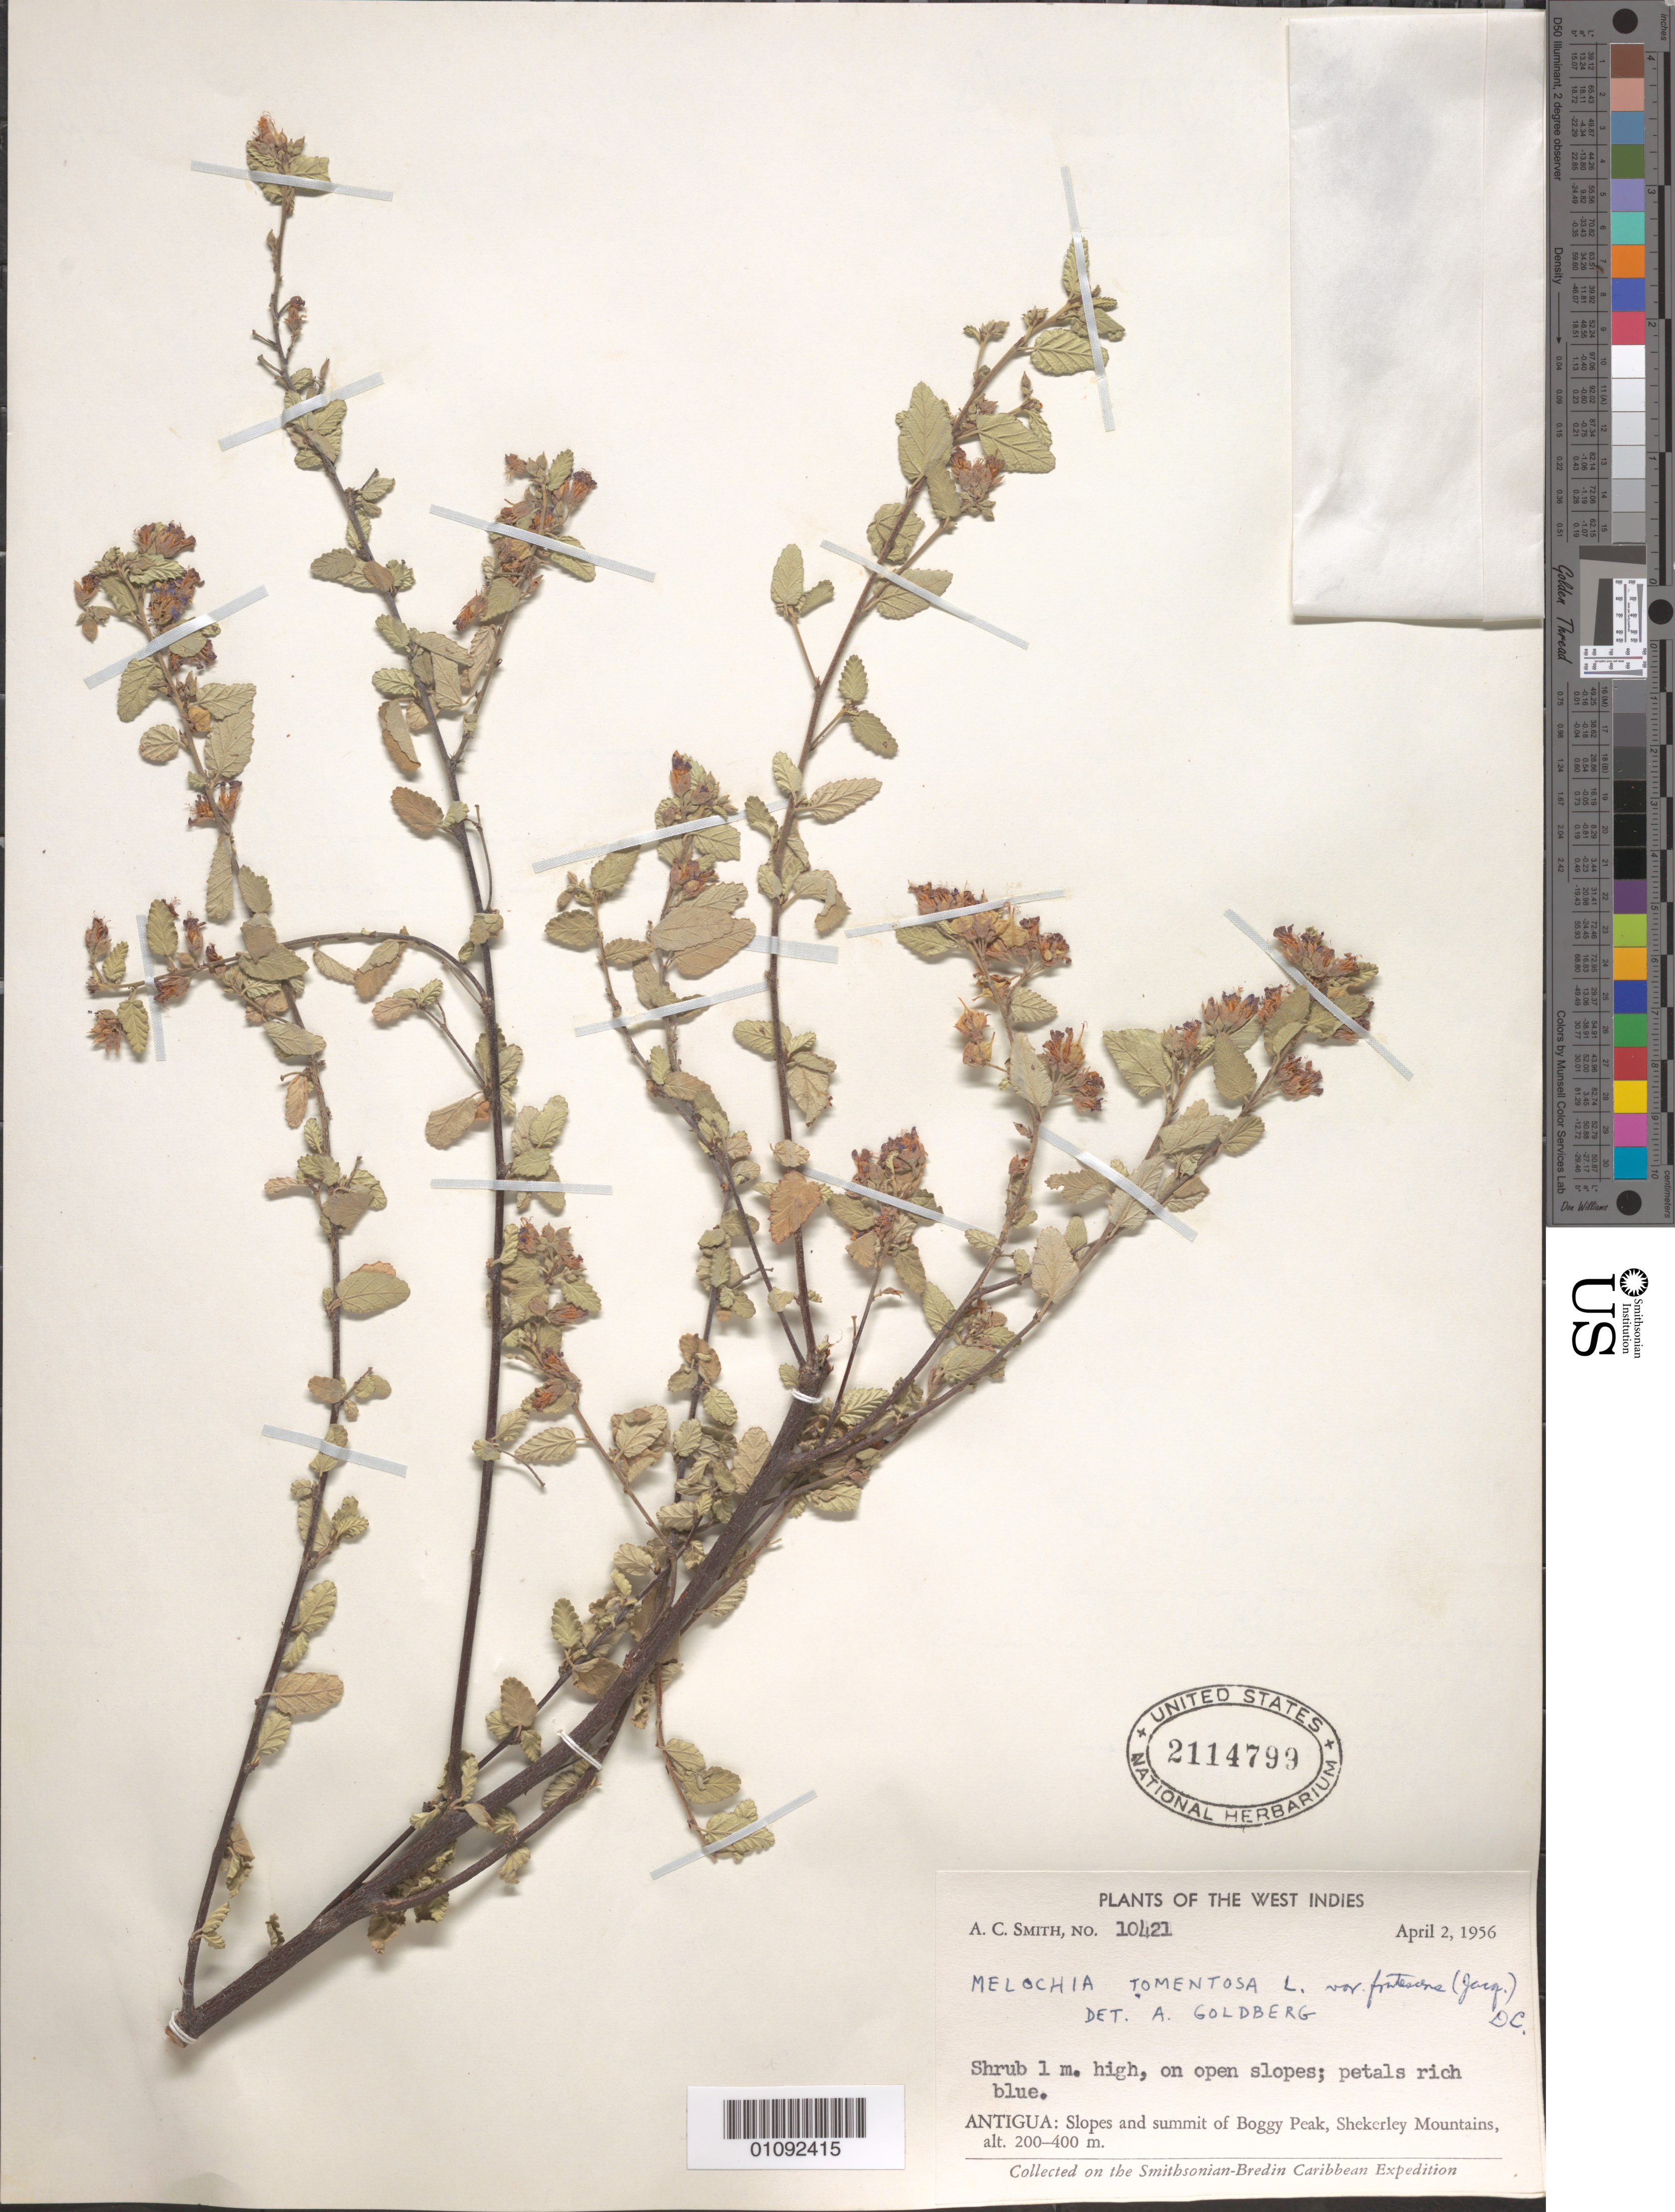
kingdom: Plantae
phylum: Tracheophyta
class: Magnoliopsida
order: Malvales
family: Malvaceae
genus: Melochia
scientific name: Melochia tomentosa var. frutescens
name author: DC.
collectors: A. C. Smith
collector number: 10421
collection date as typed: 02 Apr 1956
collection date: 1956-04-02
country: Antigua and Barbuda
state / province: Saint Mary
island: Antigua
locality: Slopes and summit of Boggy Peak, Shekerly Mountains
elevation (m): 200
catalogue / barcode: US 2114799